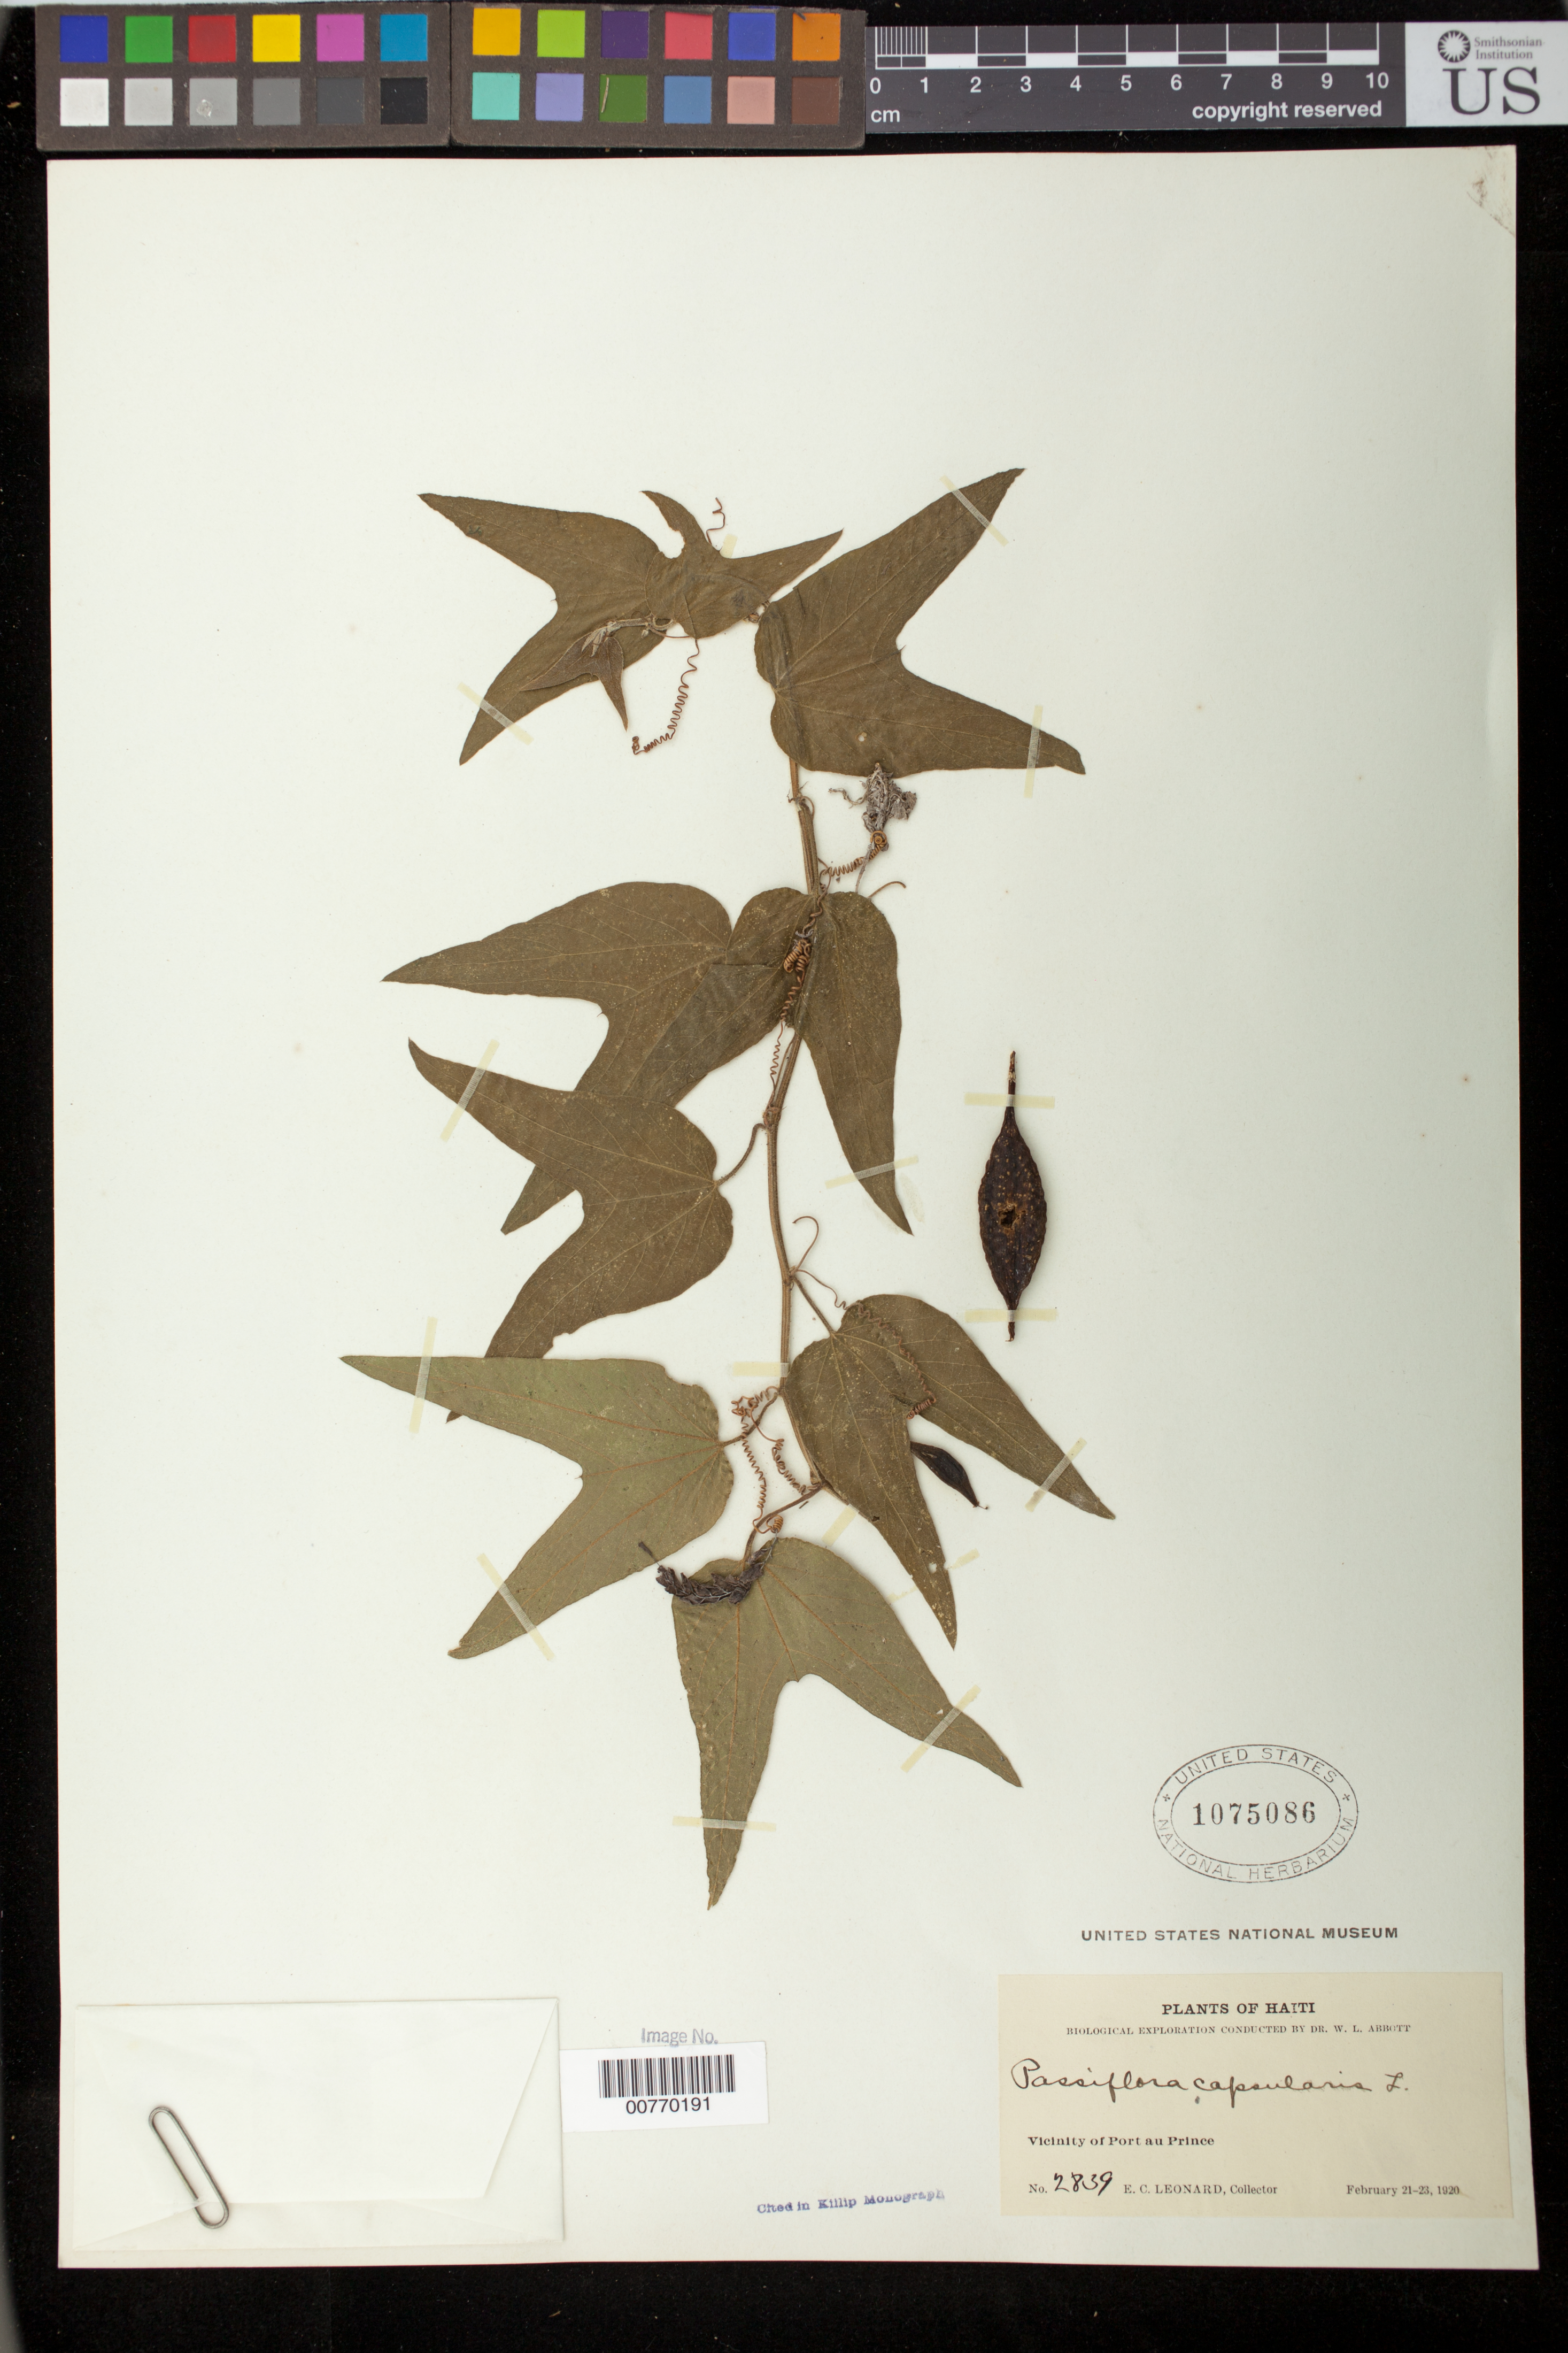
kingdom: Plantae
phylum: Tracheophyta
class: Magnoliopsida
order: Malpighiales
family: Passifloraceae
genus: Passiflora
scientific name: Passiflora capsularis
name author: L.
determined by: Killip, Ellsworth P.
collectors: E. C. Leonard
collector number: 2839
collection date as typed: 21 Feb 1920 to 23 Feb 1920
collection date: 1920-02-21/1920-02-23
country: Haiti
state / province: Ouest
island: Hispaniola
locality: Vicinity of Port au Prince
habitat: Base of limestone cliff, on plant.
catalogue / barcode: US 1075086